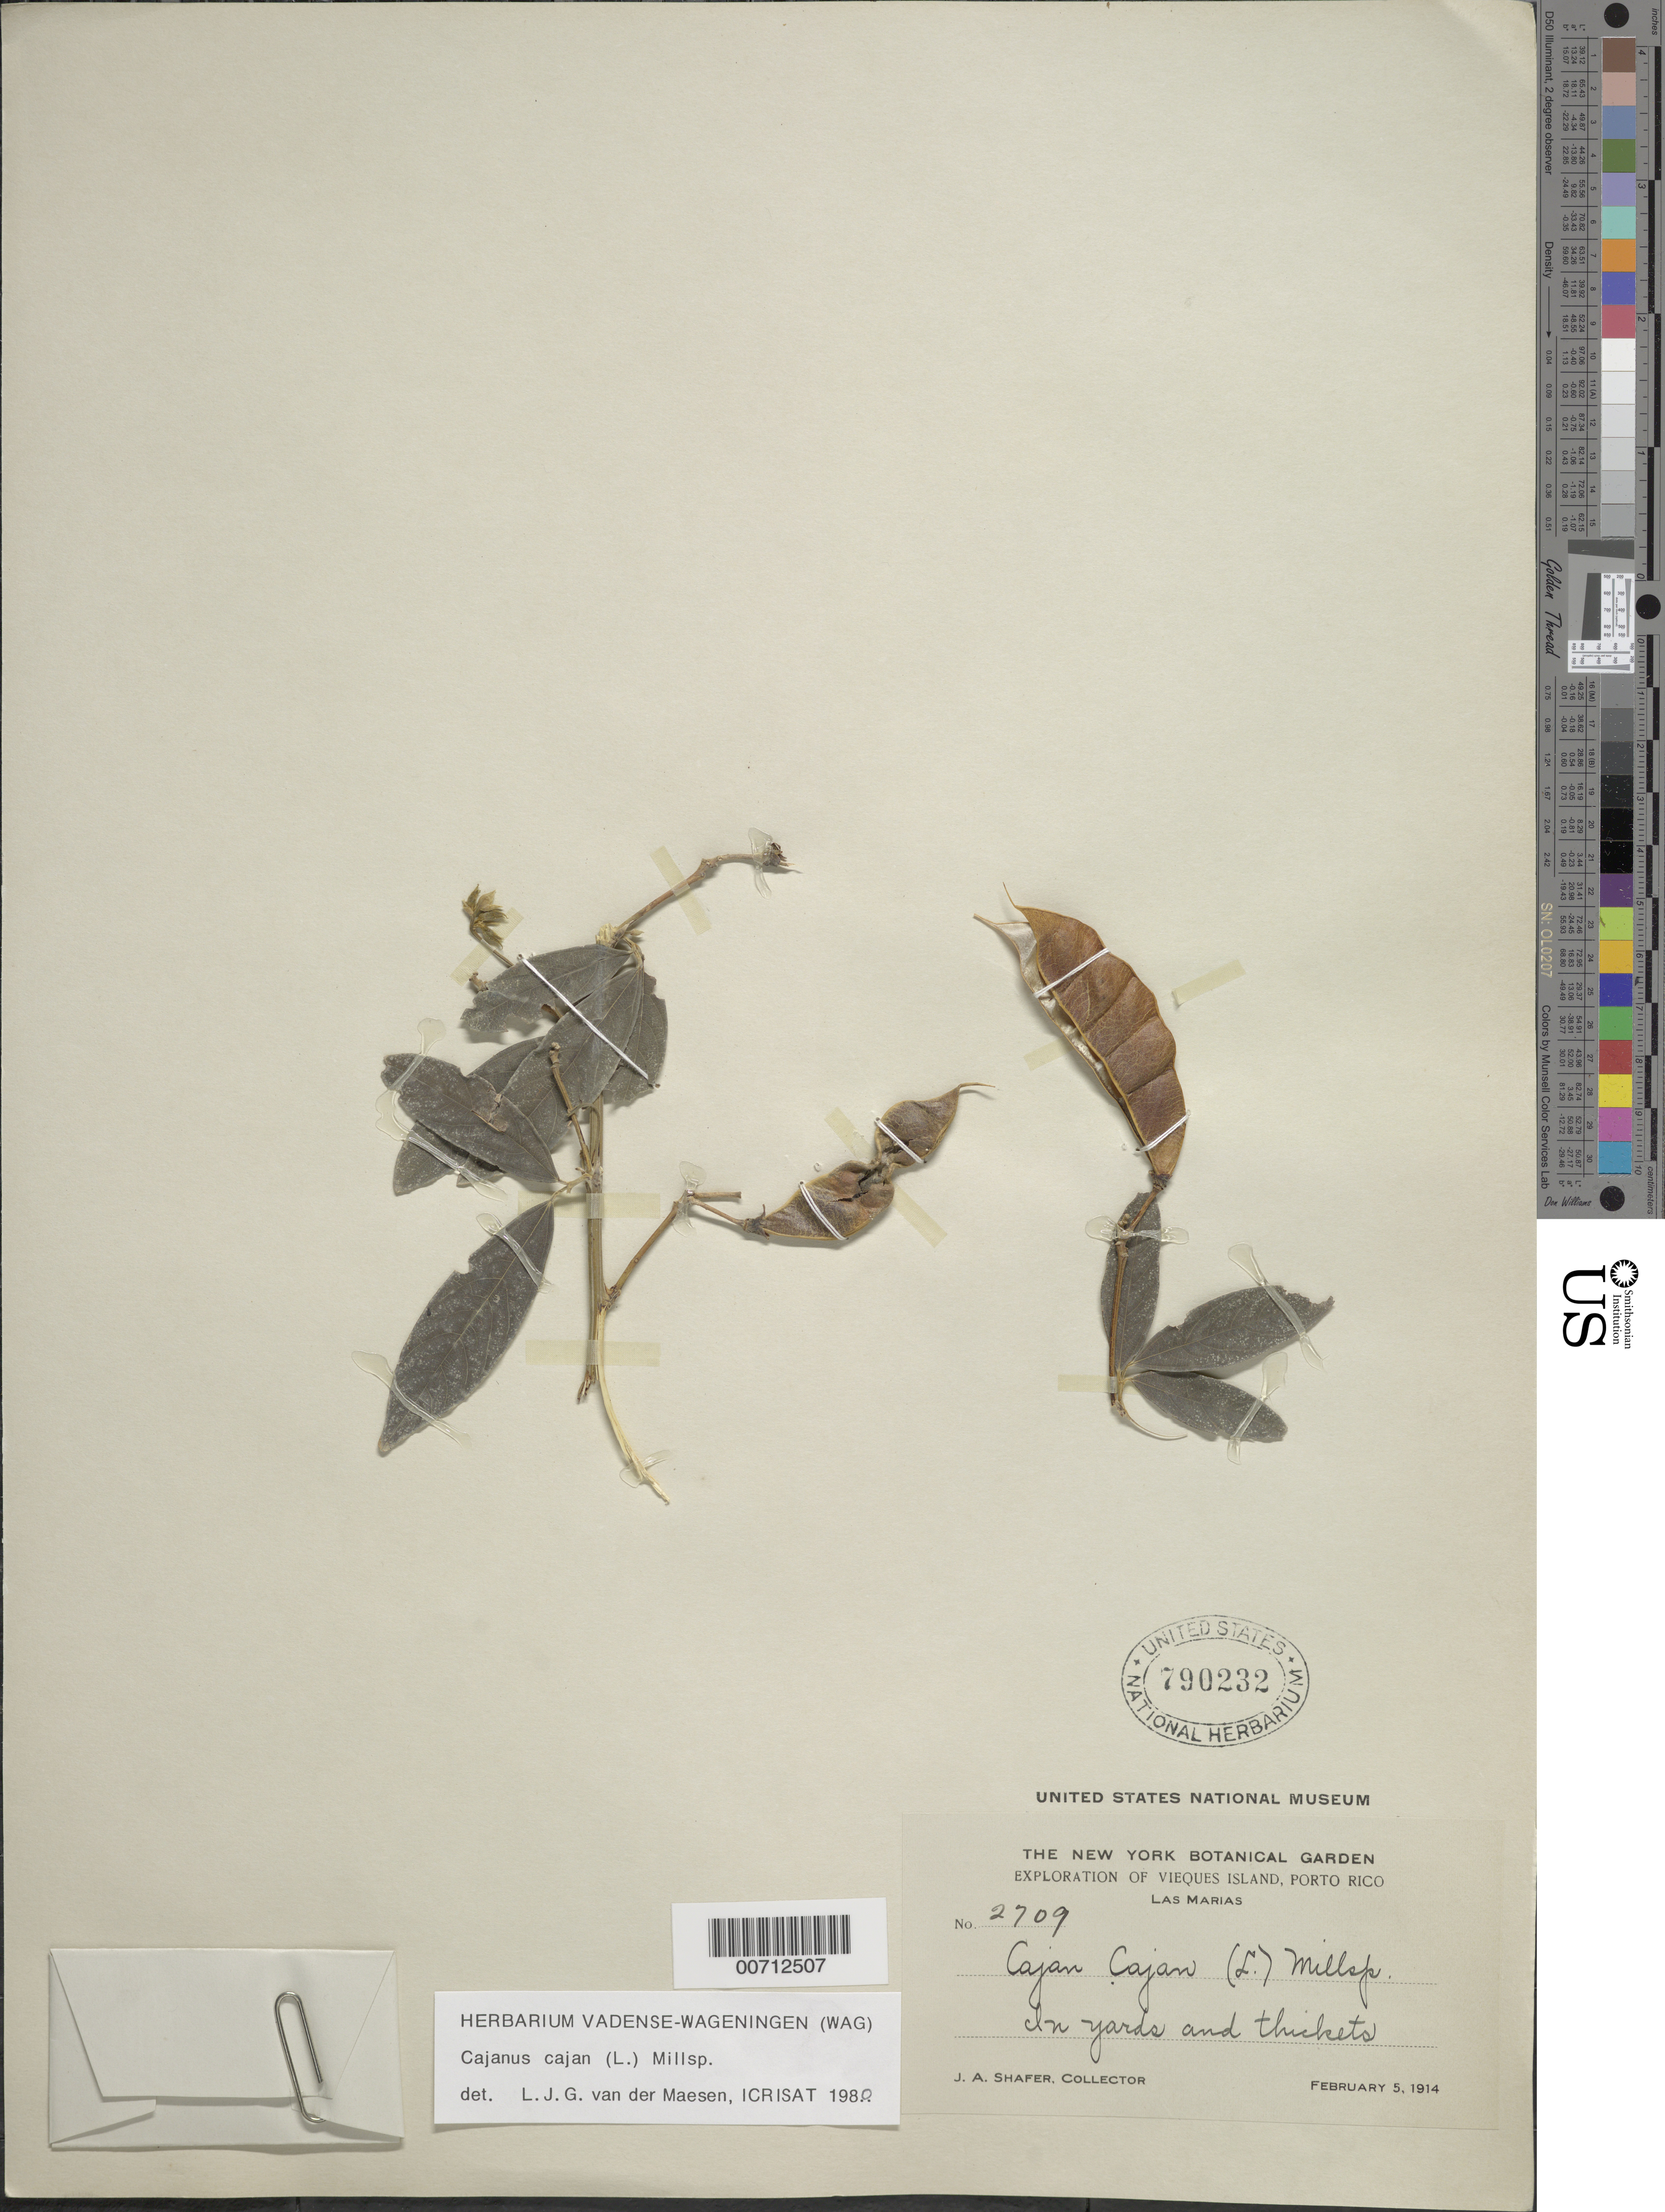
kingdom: Plantae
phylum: Tracheophyta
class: Magnoliopsida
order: Fabales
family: Fabaceae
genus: Cajanus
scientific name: Cajanus cajan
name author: (L.) Huth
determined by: Van Der Maesen, L. J. G., (WAG), Wageningen University (Netherlands)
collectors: J. A. Shafer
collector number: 2709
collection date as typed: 05 Feb 1914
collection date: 1914-02-05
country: Puerto Rico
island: Vieques Island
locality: Las Marias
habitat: In yards and thickets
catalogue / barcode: US 790232